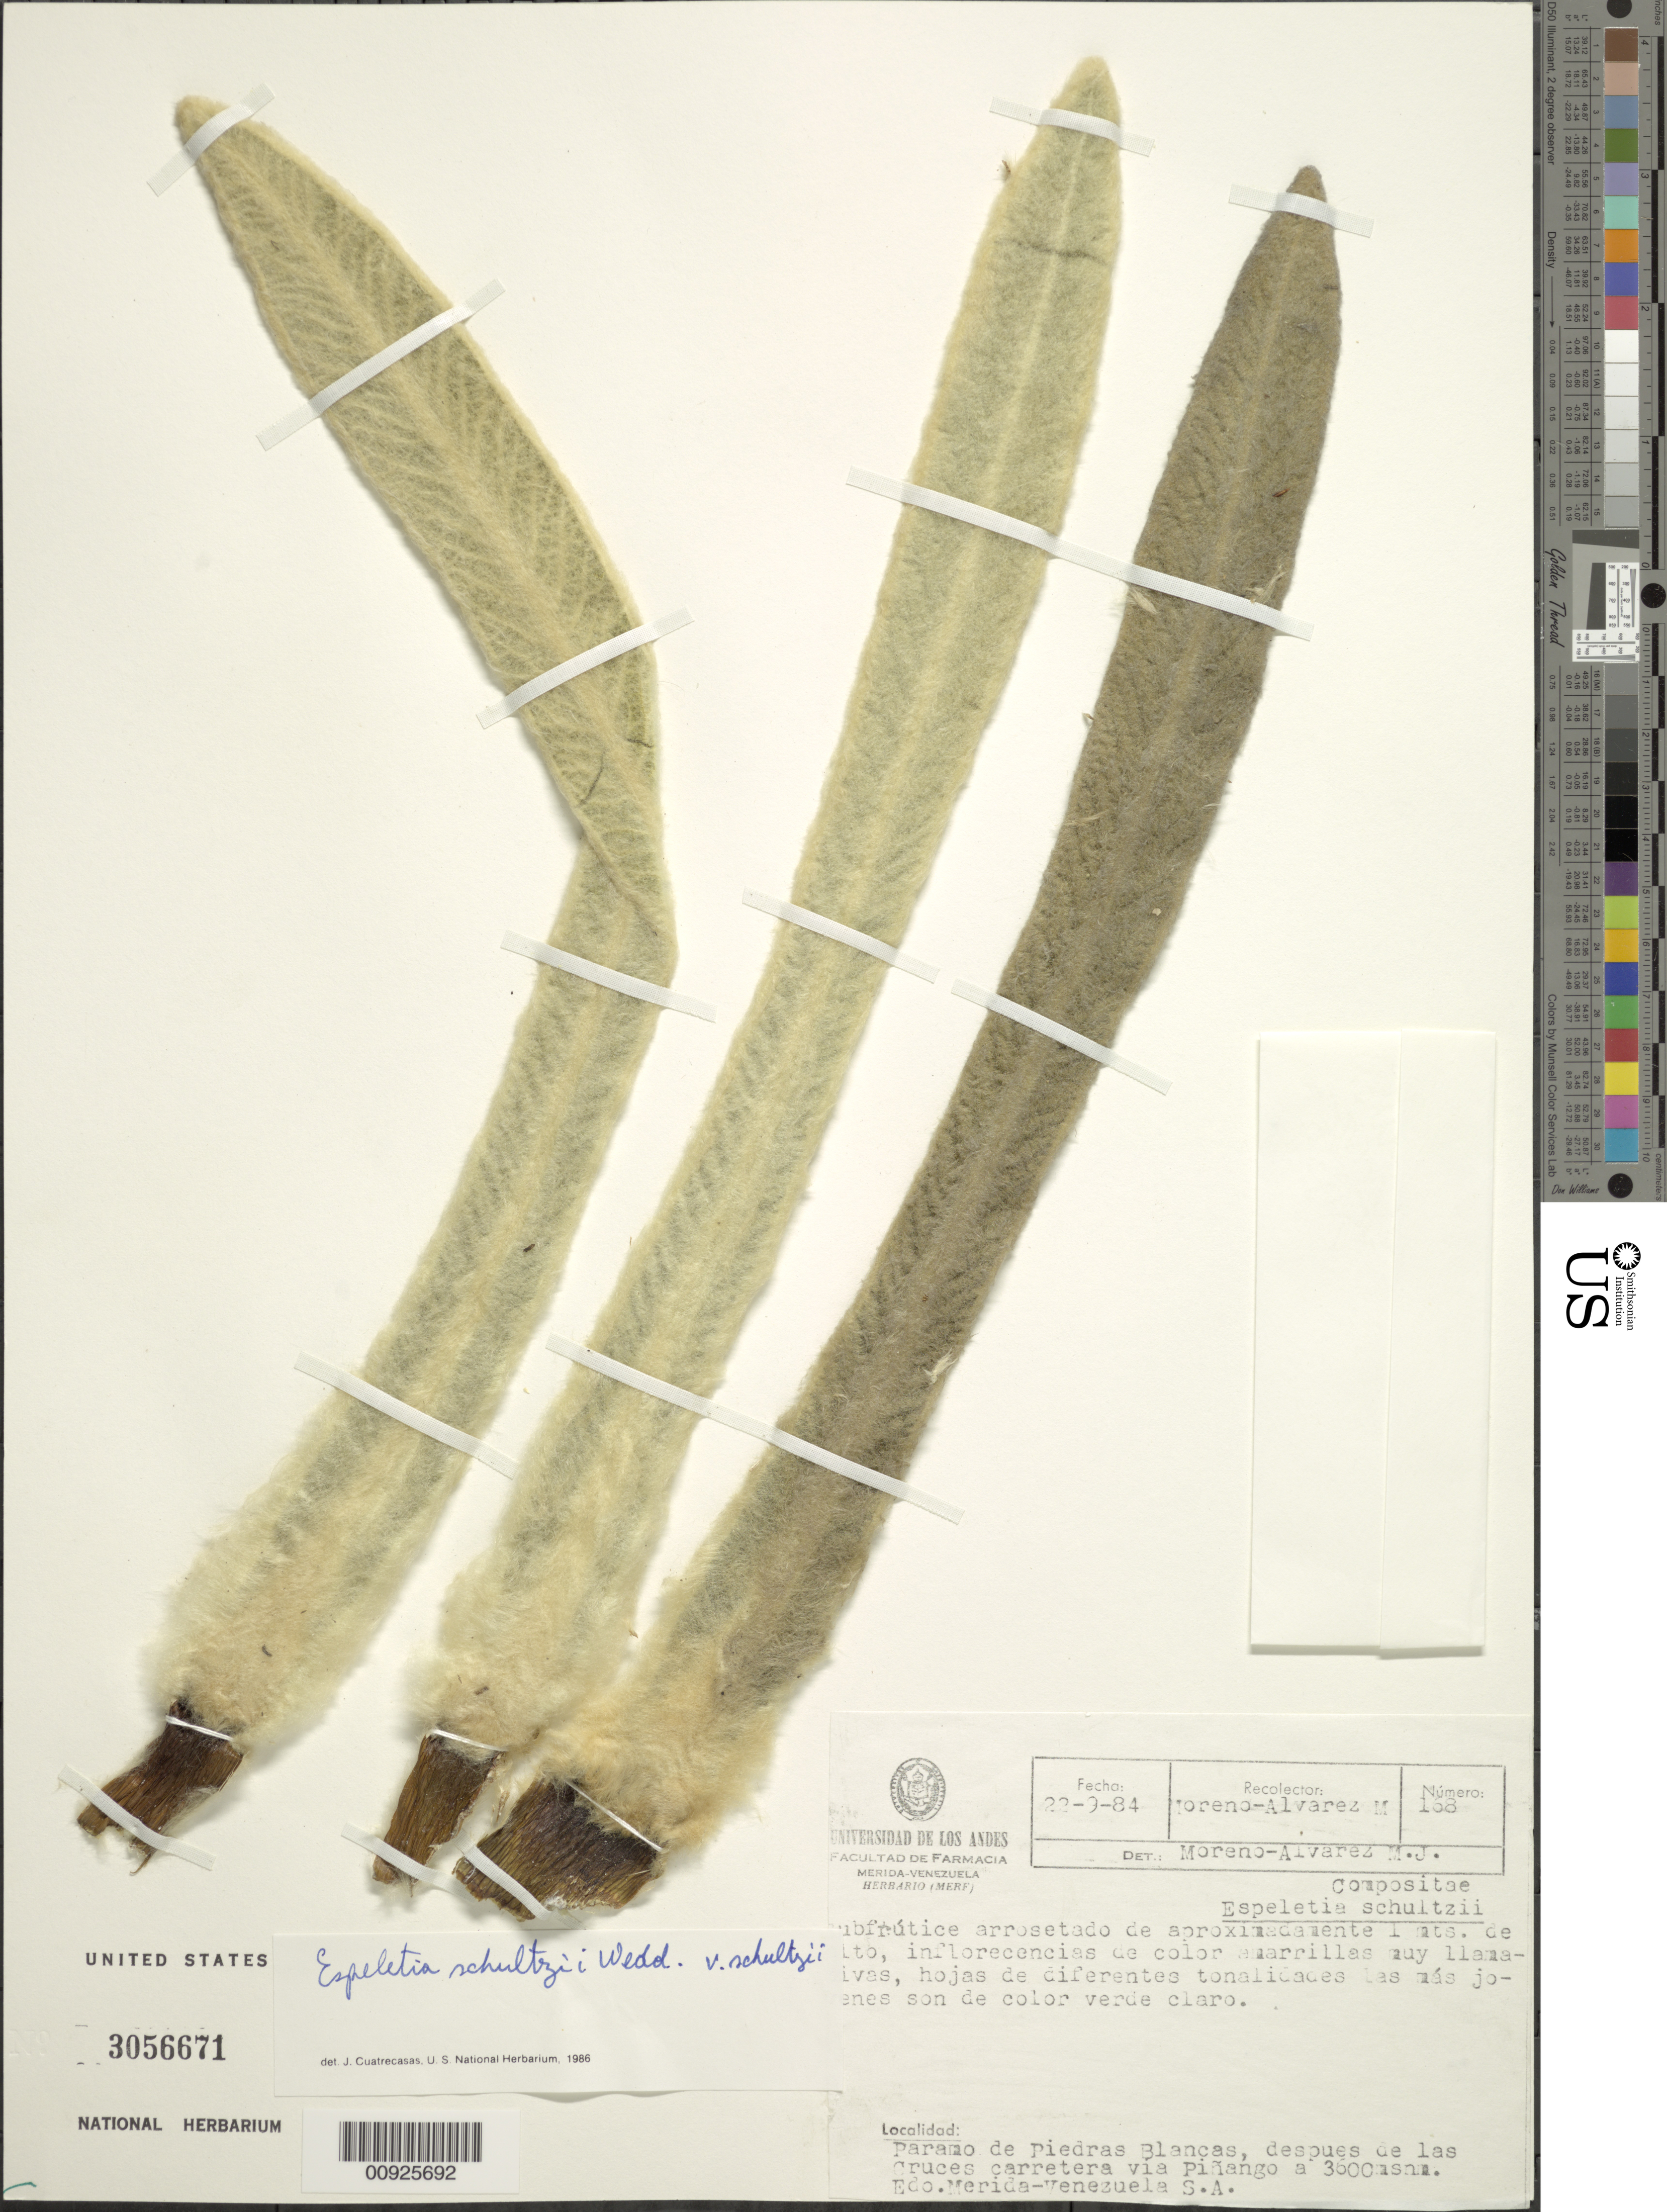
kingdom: Plantae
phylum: Tracheophyta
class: Magnoliopsida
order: Asterales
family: Asteraceae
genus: Espeletia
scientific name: Espeletia schultzii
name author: Wedd.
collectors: M. Moreno-Alvarez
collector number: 168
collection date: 1984-09-22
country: Venezuela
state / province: Mérida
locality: P. de Piedras Blancas. Páramo de Piedras Blancas, después de las Cruces, carretera vía Piñango.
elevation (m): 3600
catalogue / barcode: US 3056671